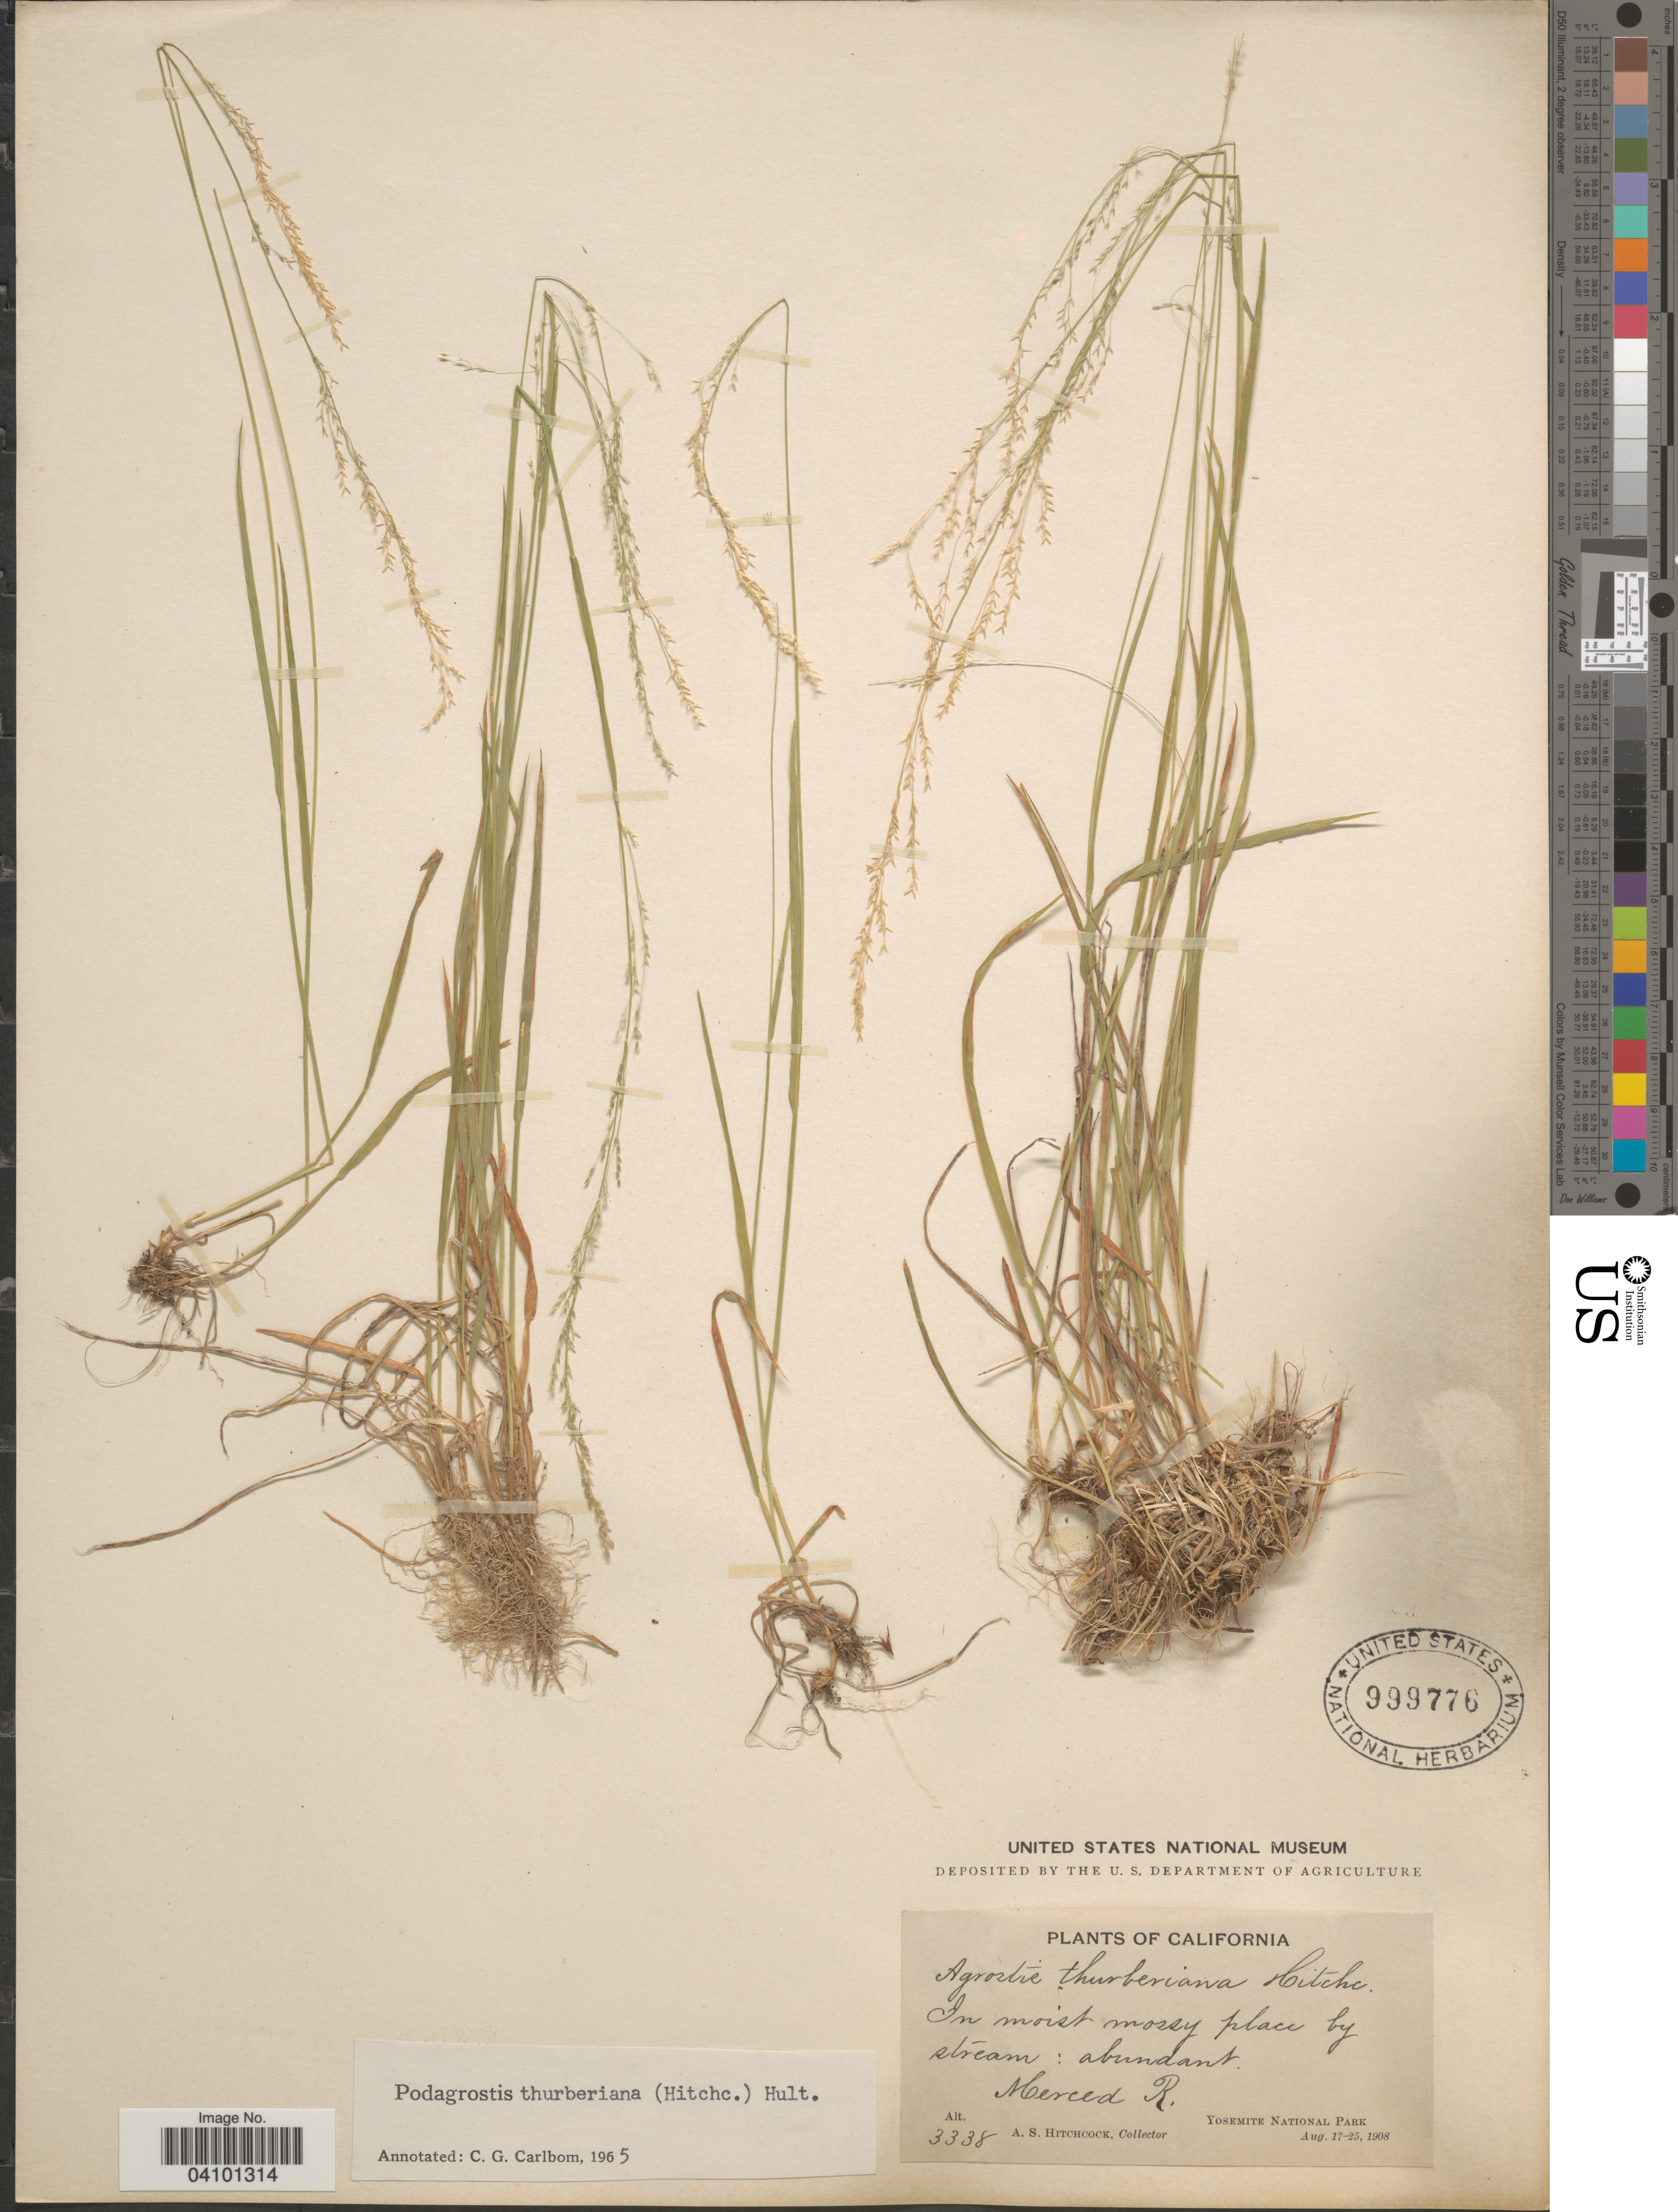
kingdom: Plantae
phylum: Tracheophyta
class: Liliopsida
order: Poales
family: Poaceae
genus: Podagrostis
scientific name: Podagrostis thurberiana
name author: Hitchc.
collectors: A. S. Hitchcock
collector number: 3338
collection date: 1908-08-17/1908-08-25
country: United States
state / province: California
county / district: Mariposa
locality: Merced R. Yosemite National Park.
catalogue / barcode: US 999776